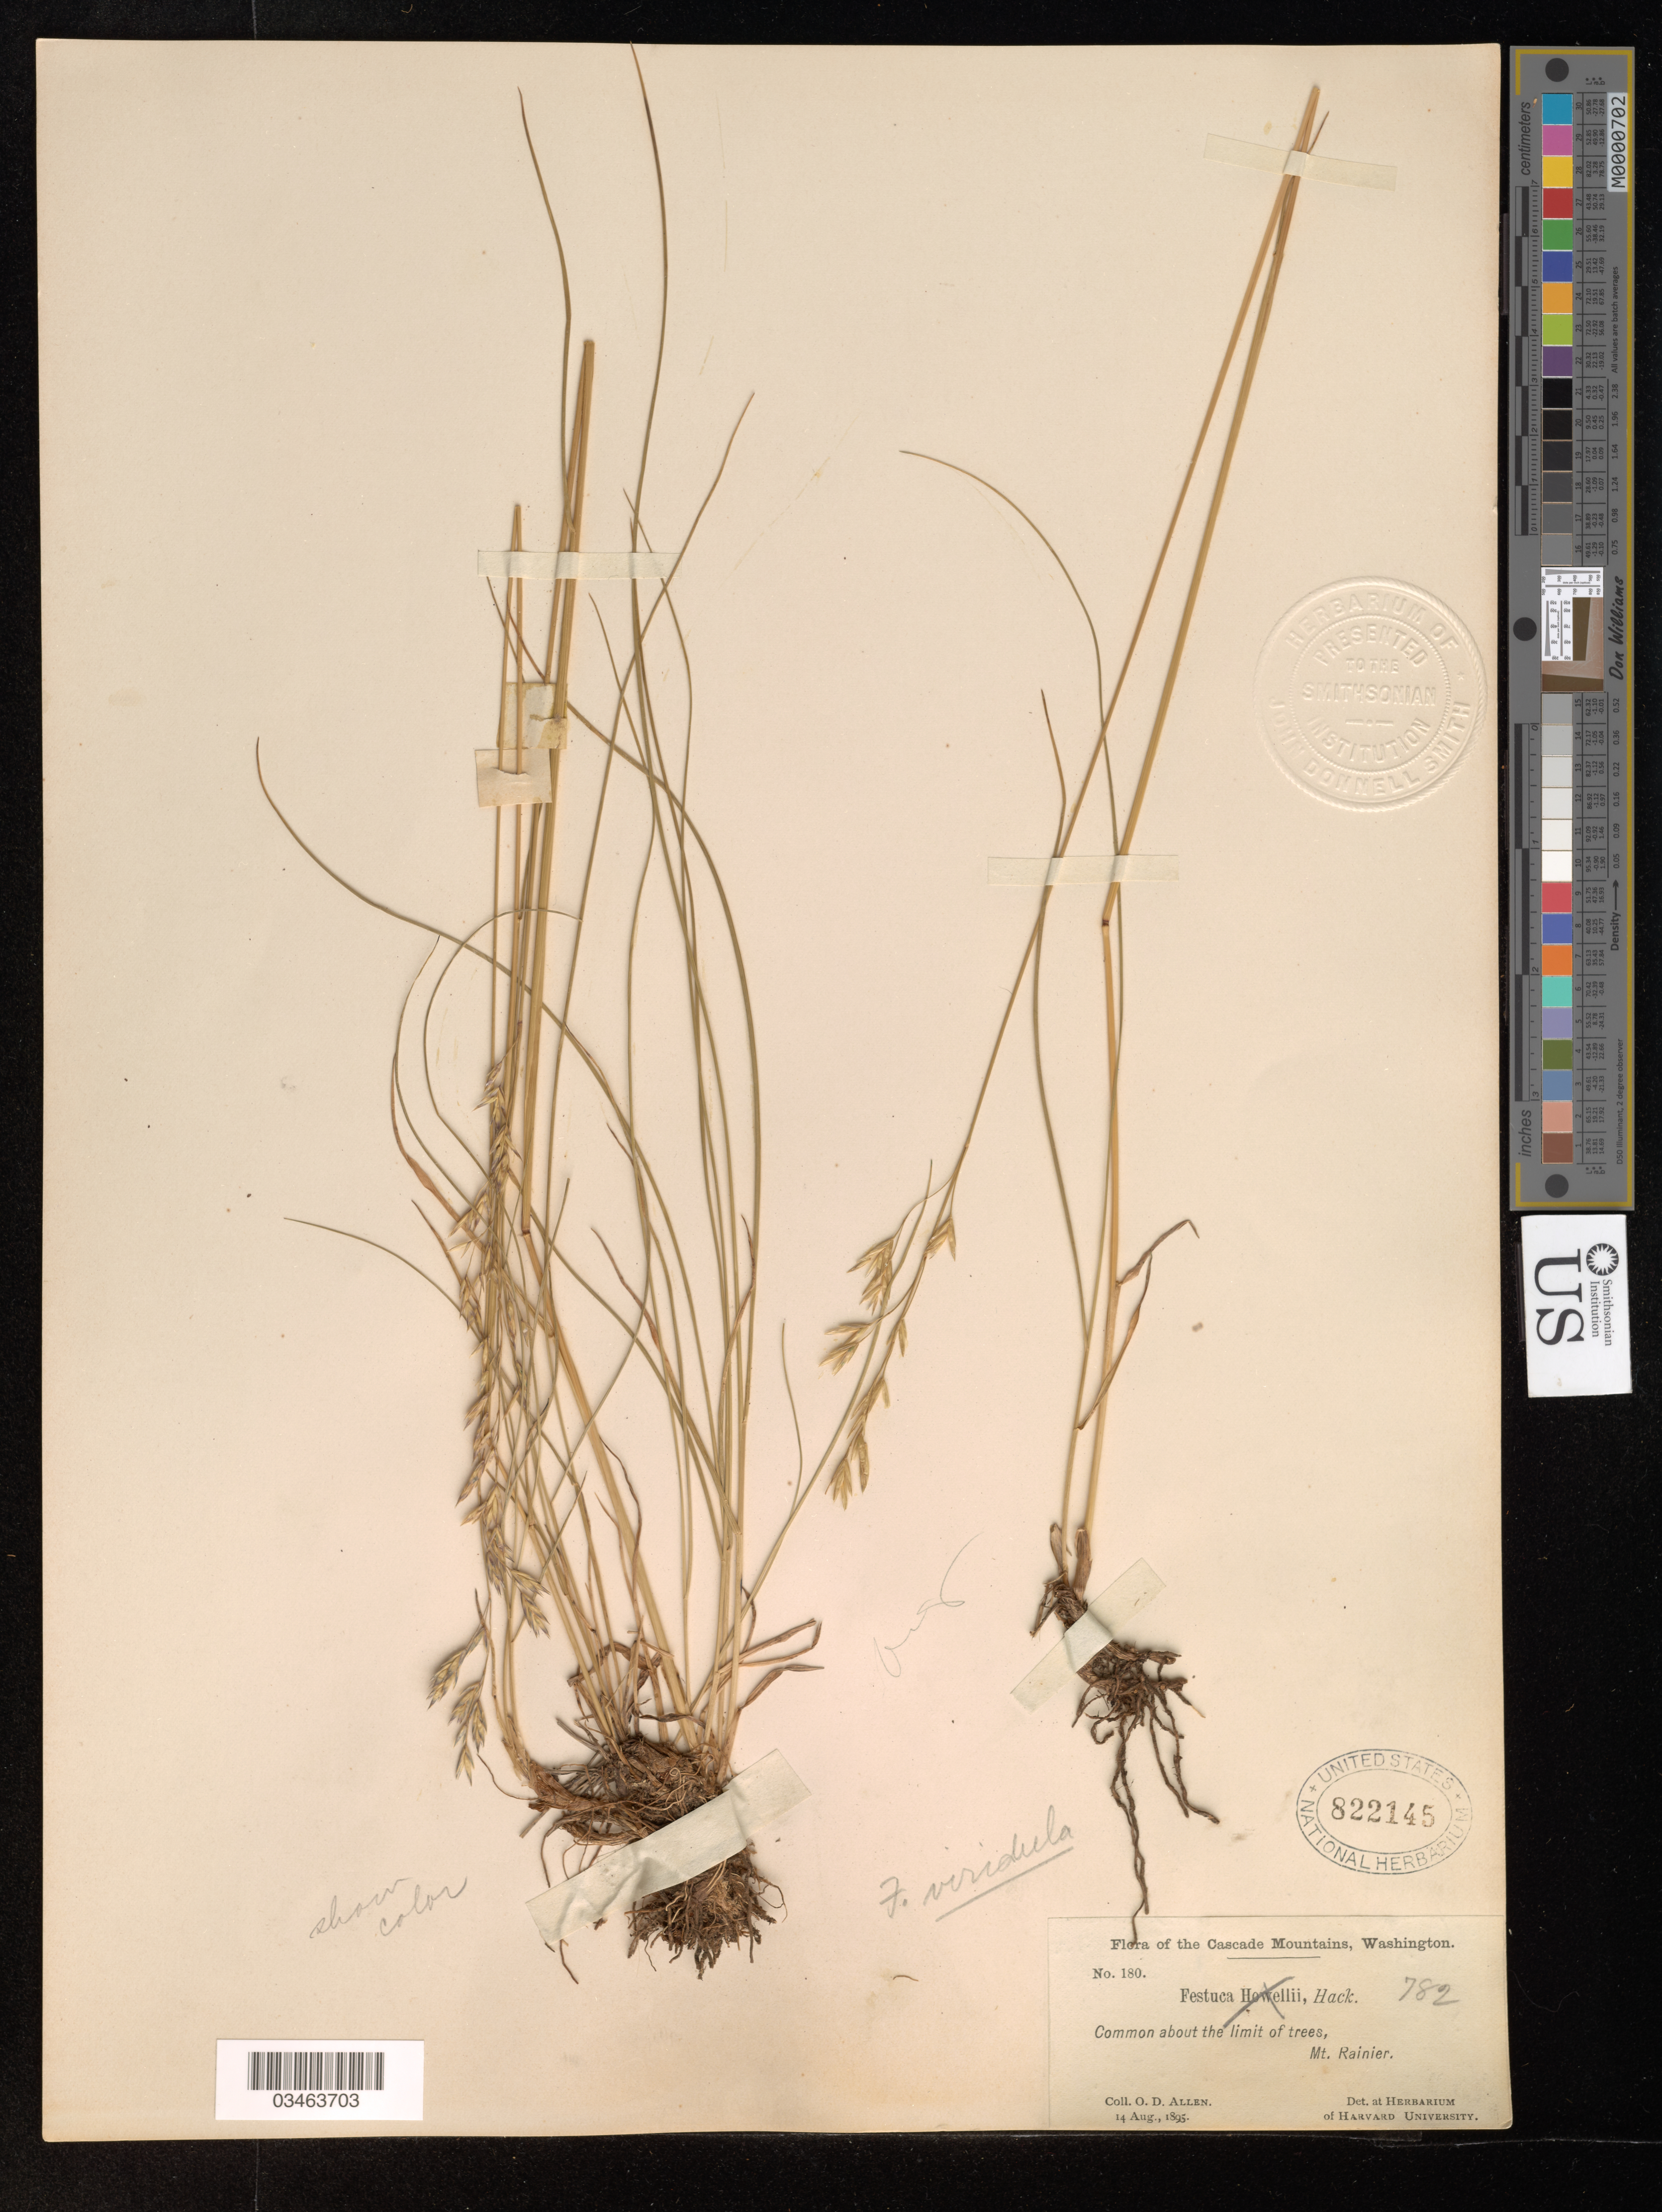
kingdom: Plantae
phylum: Tracheophyta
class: Liliopsida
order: Poales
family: Poaceae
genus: Festuca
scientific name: Festuca viridula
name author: Vasey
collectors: O. D. Allen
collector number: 180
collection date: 1895-08-14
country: United States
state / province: Washington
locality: Cascade Mountains. Mt. Rainier.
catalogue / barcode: US 822145